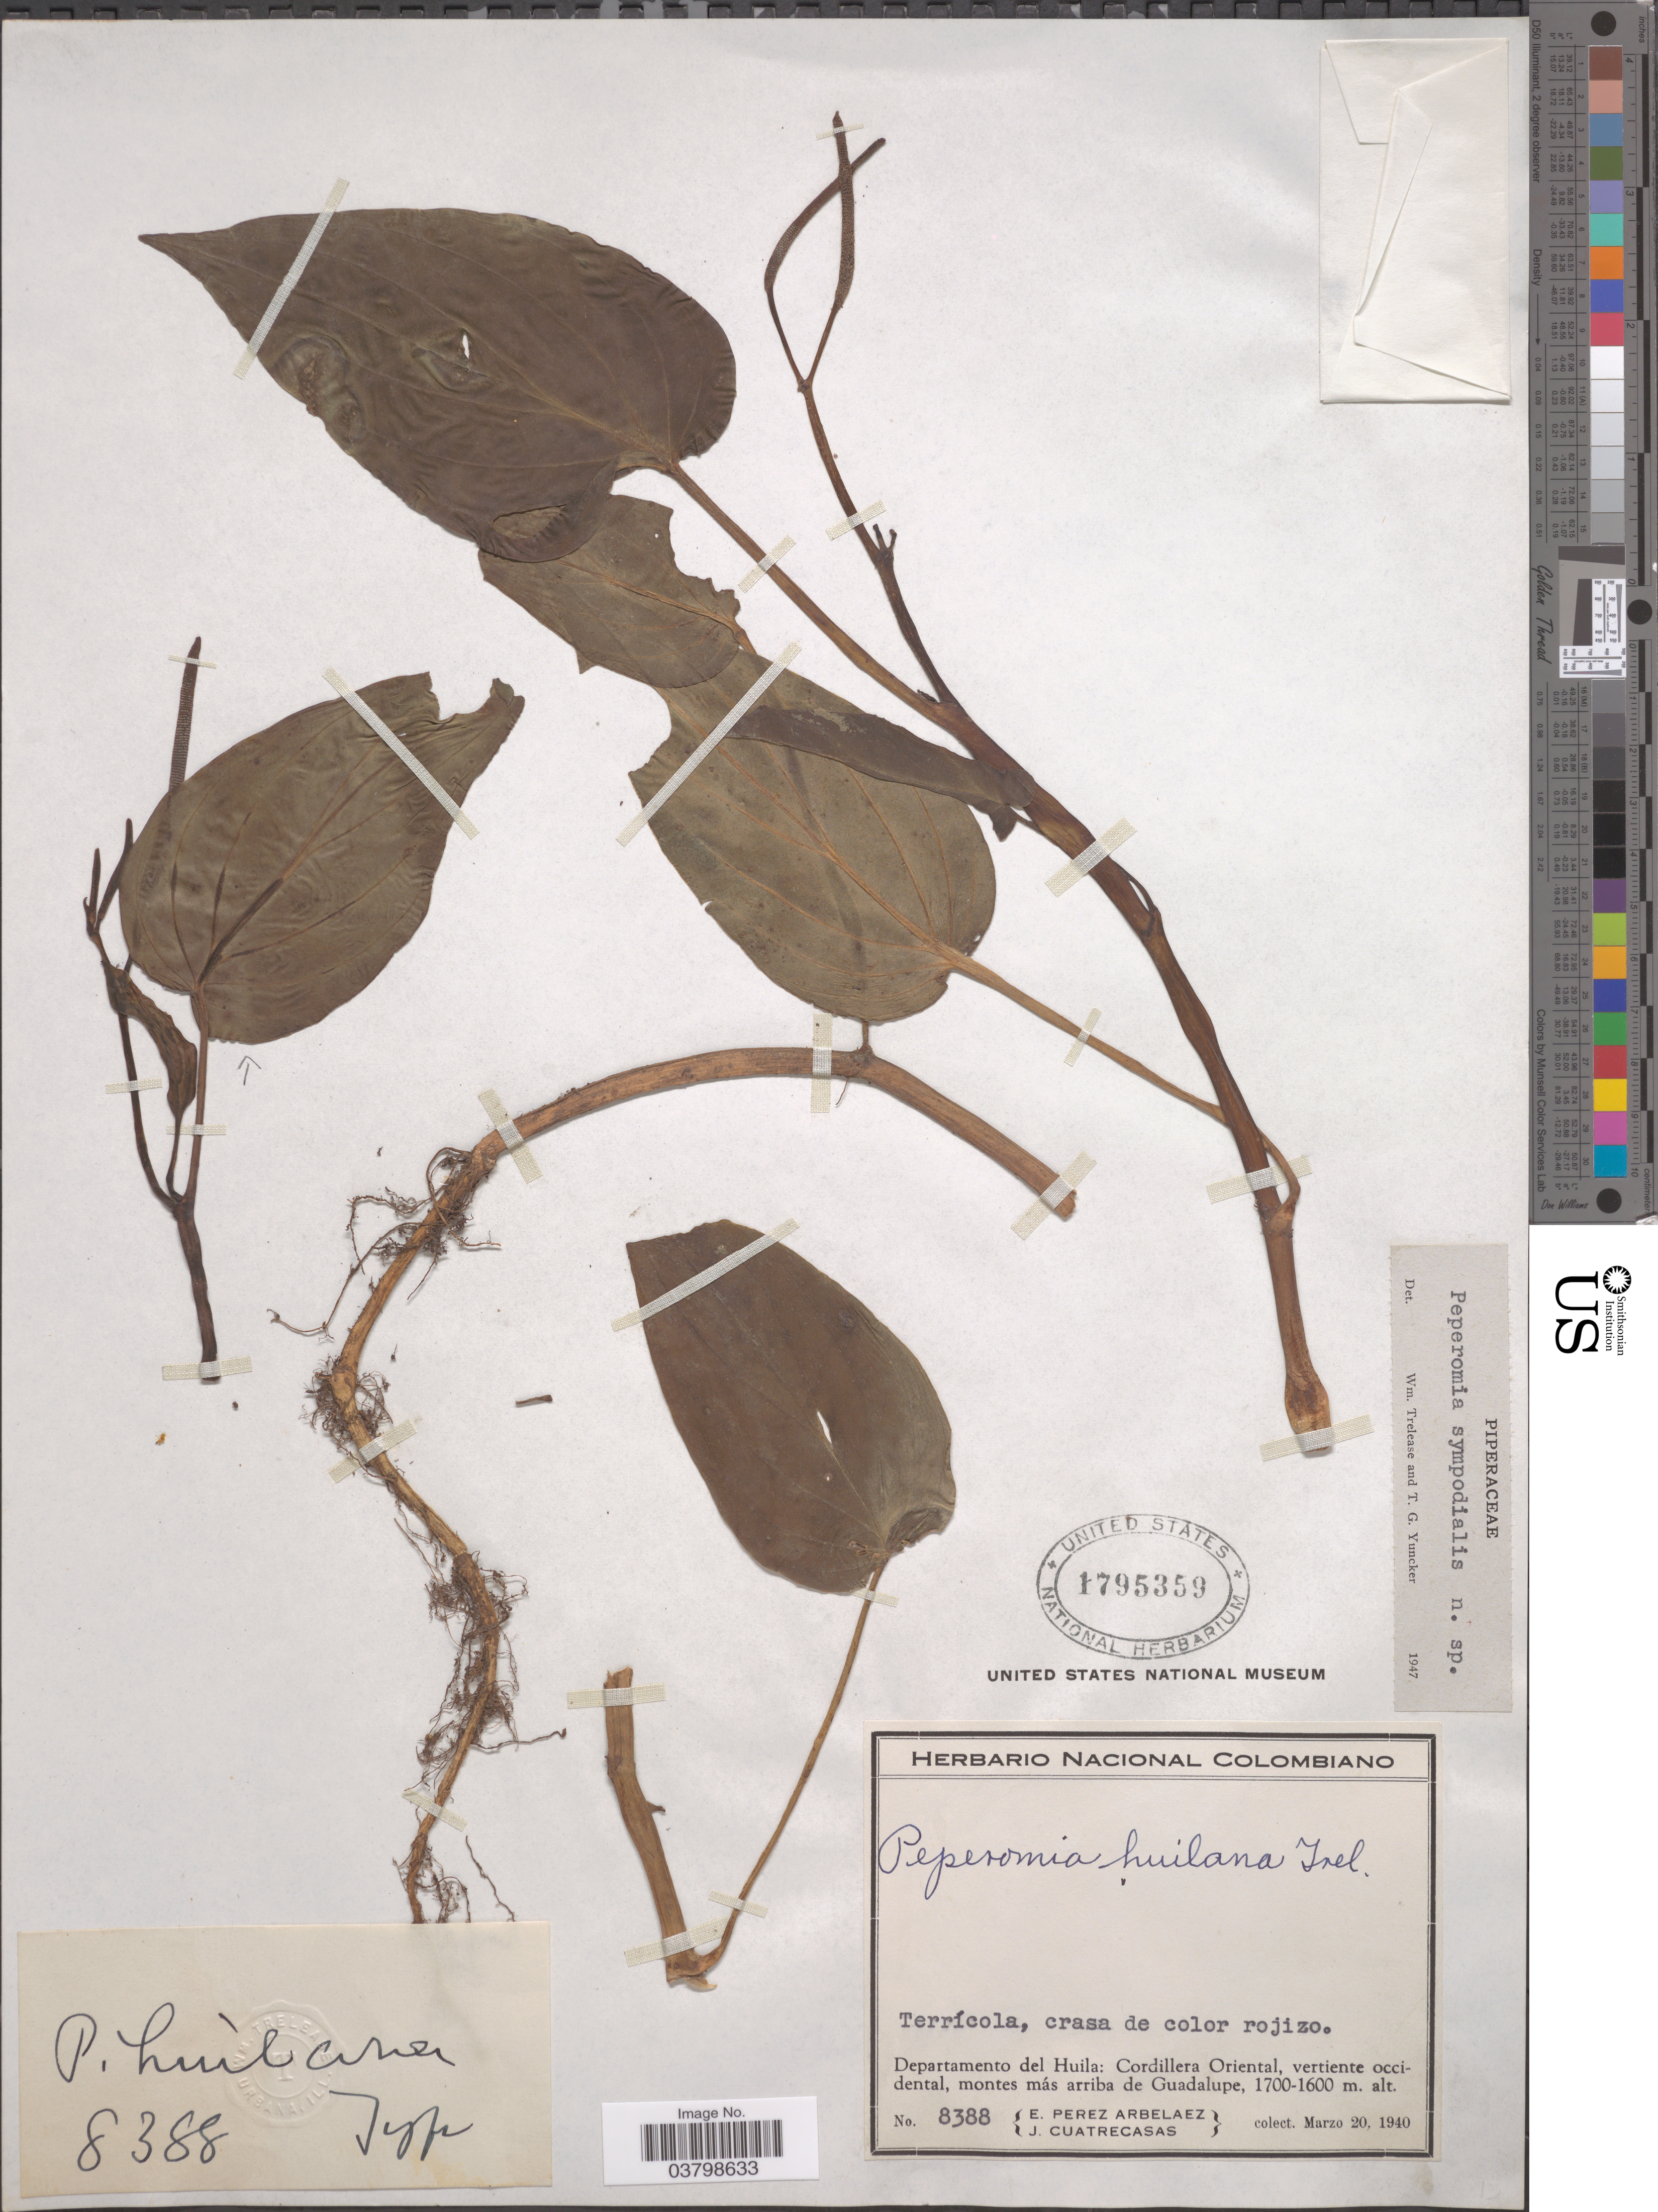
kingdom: Plantae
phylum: Tracheophyta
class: Magnoliopsida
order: Piperales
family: Piperaceae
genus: Peperomia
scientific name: Peperomia sympodialis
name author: Trel. & Yunck.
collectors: E. Pérez Arbeláez & J. Cuatrecasas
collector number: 8388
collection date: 1940-03-20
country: Colombia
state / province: Huila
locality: Departamento del Huila: Cordillera Oriental, vertiente occidental, montes más arriba de Guadalupe.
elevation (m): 1600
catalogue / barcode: US 1795359